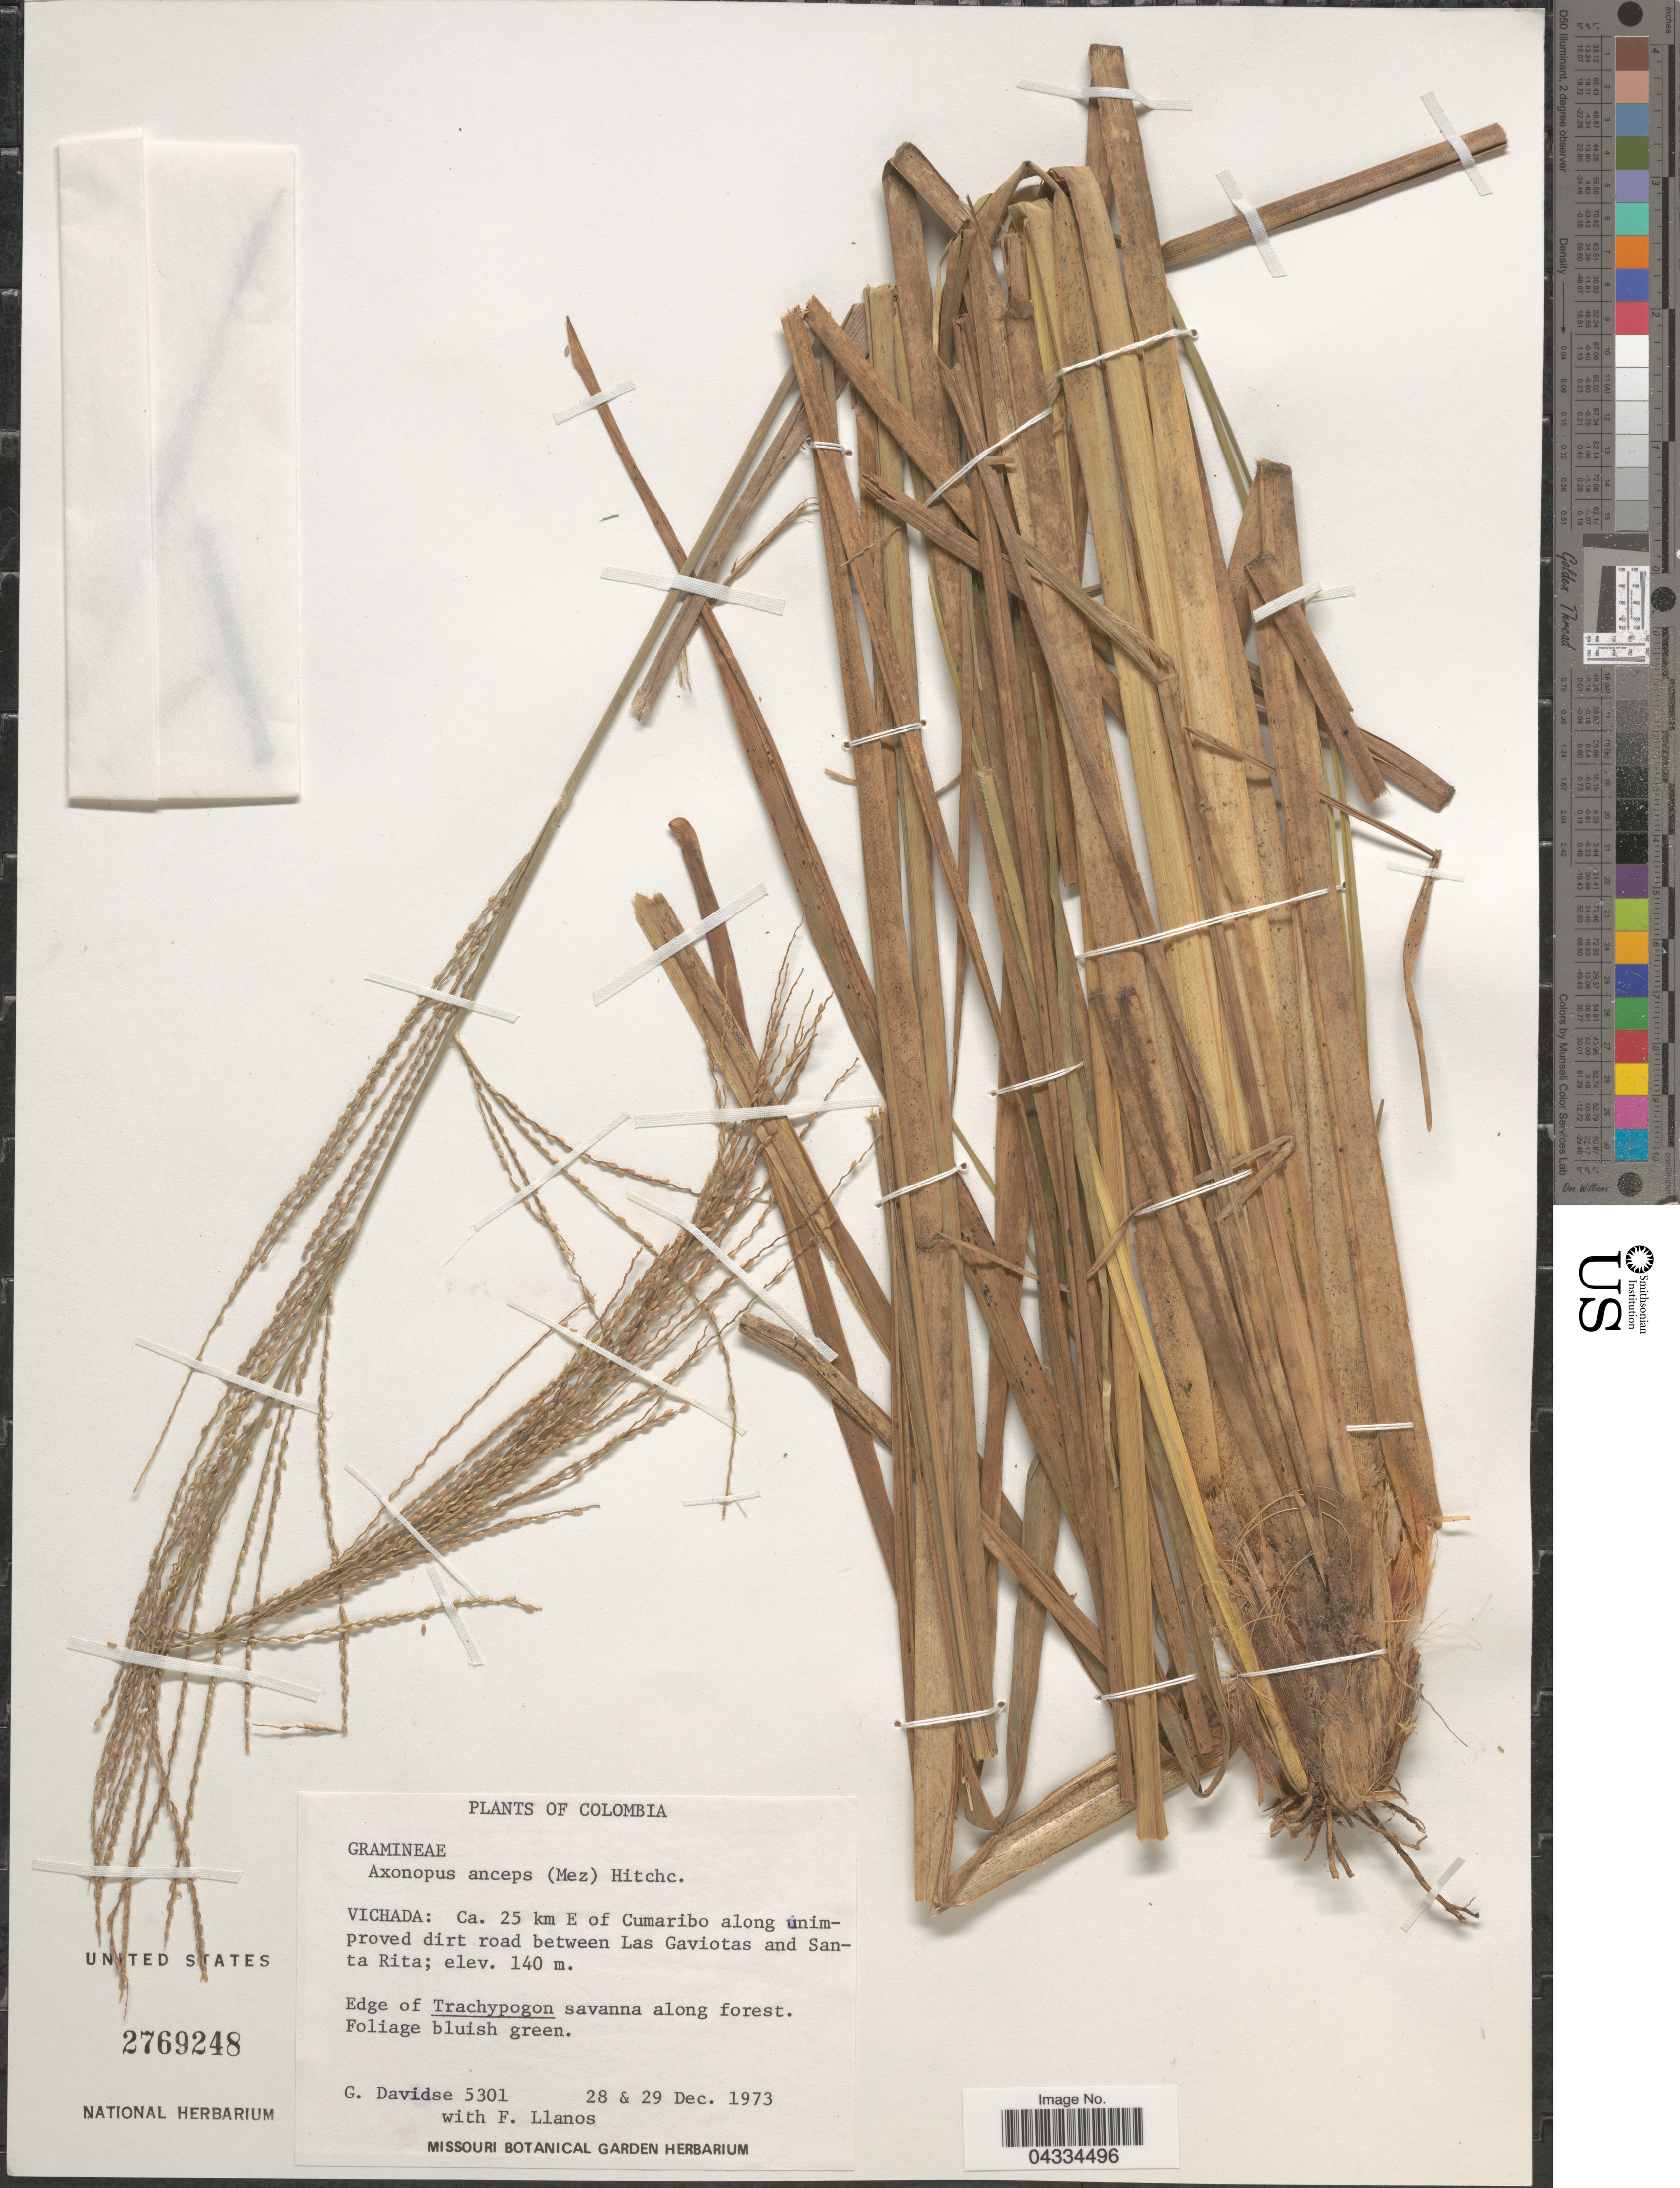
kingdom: Plantae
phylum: Tracheophyta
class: Liliopsida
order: Poales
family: Poaceae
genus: Axonopus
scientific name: Axonopus anceps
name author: (Mez) Hitchc.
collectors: G. Davidse & F. Llanos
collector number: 5301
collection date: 1973-12-28/1973-12-29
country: Colombia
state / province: Vichada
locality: Ca. 25 km E of Cumaribo along unimproved dirt road between Las Gaviotas and Santa Rita.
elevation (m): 140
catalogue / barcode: US 2769248